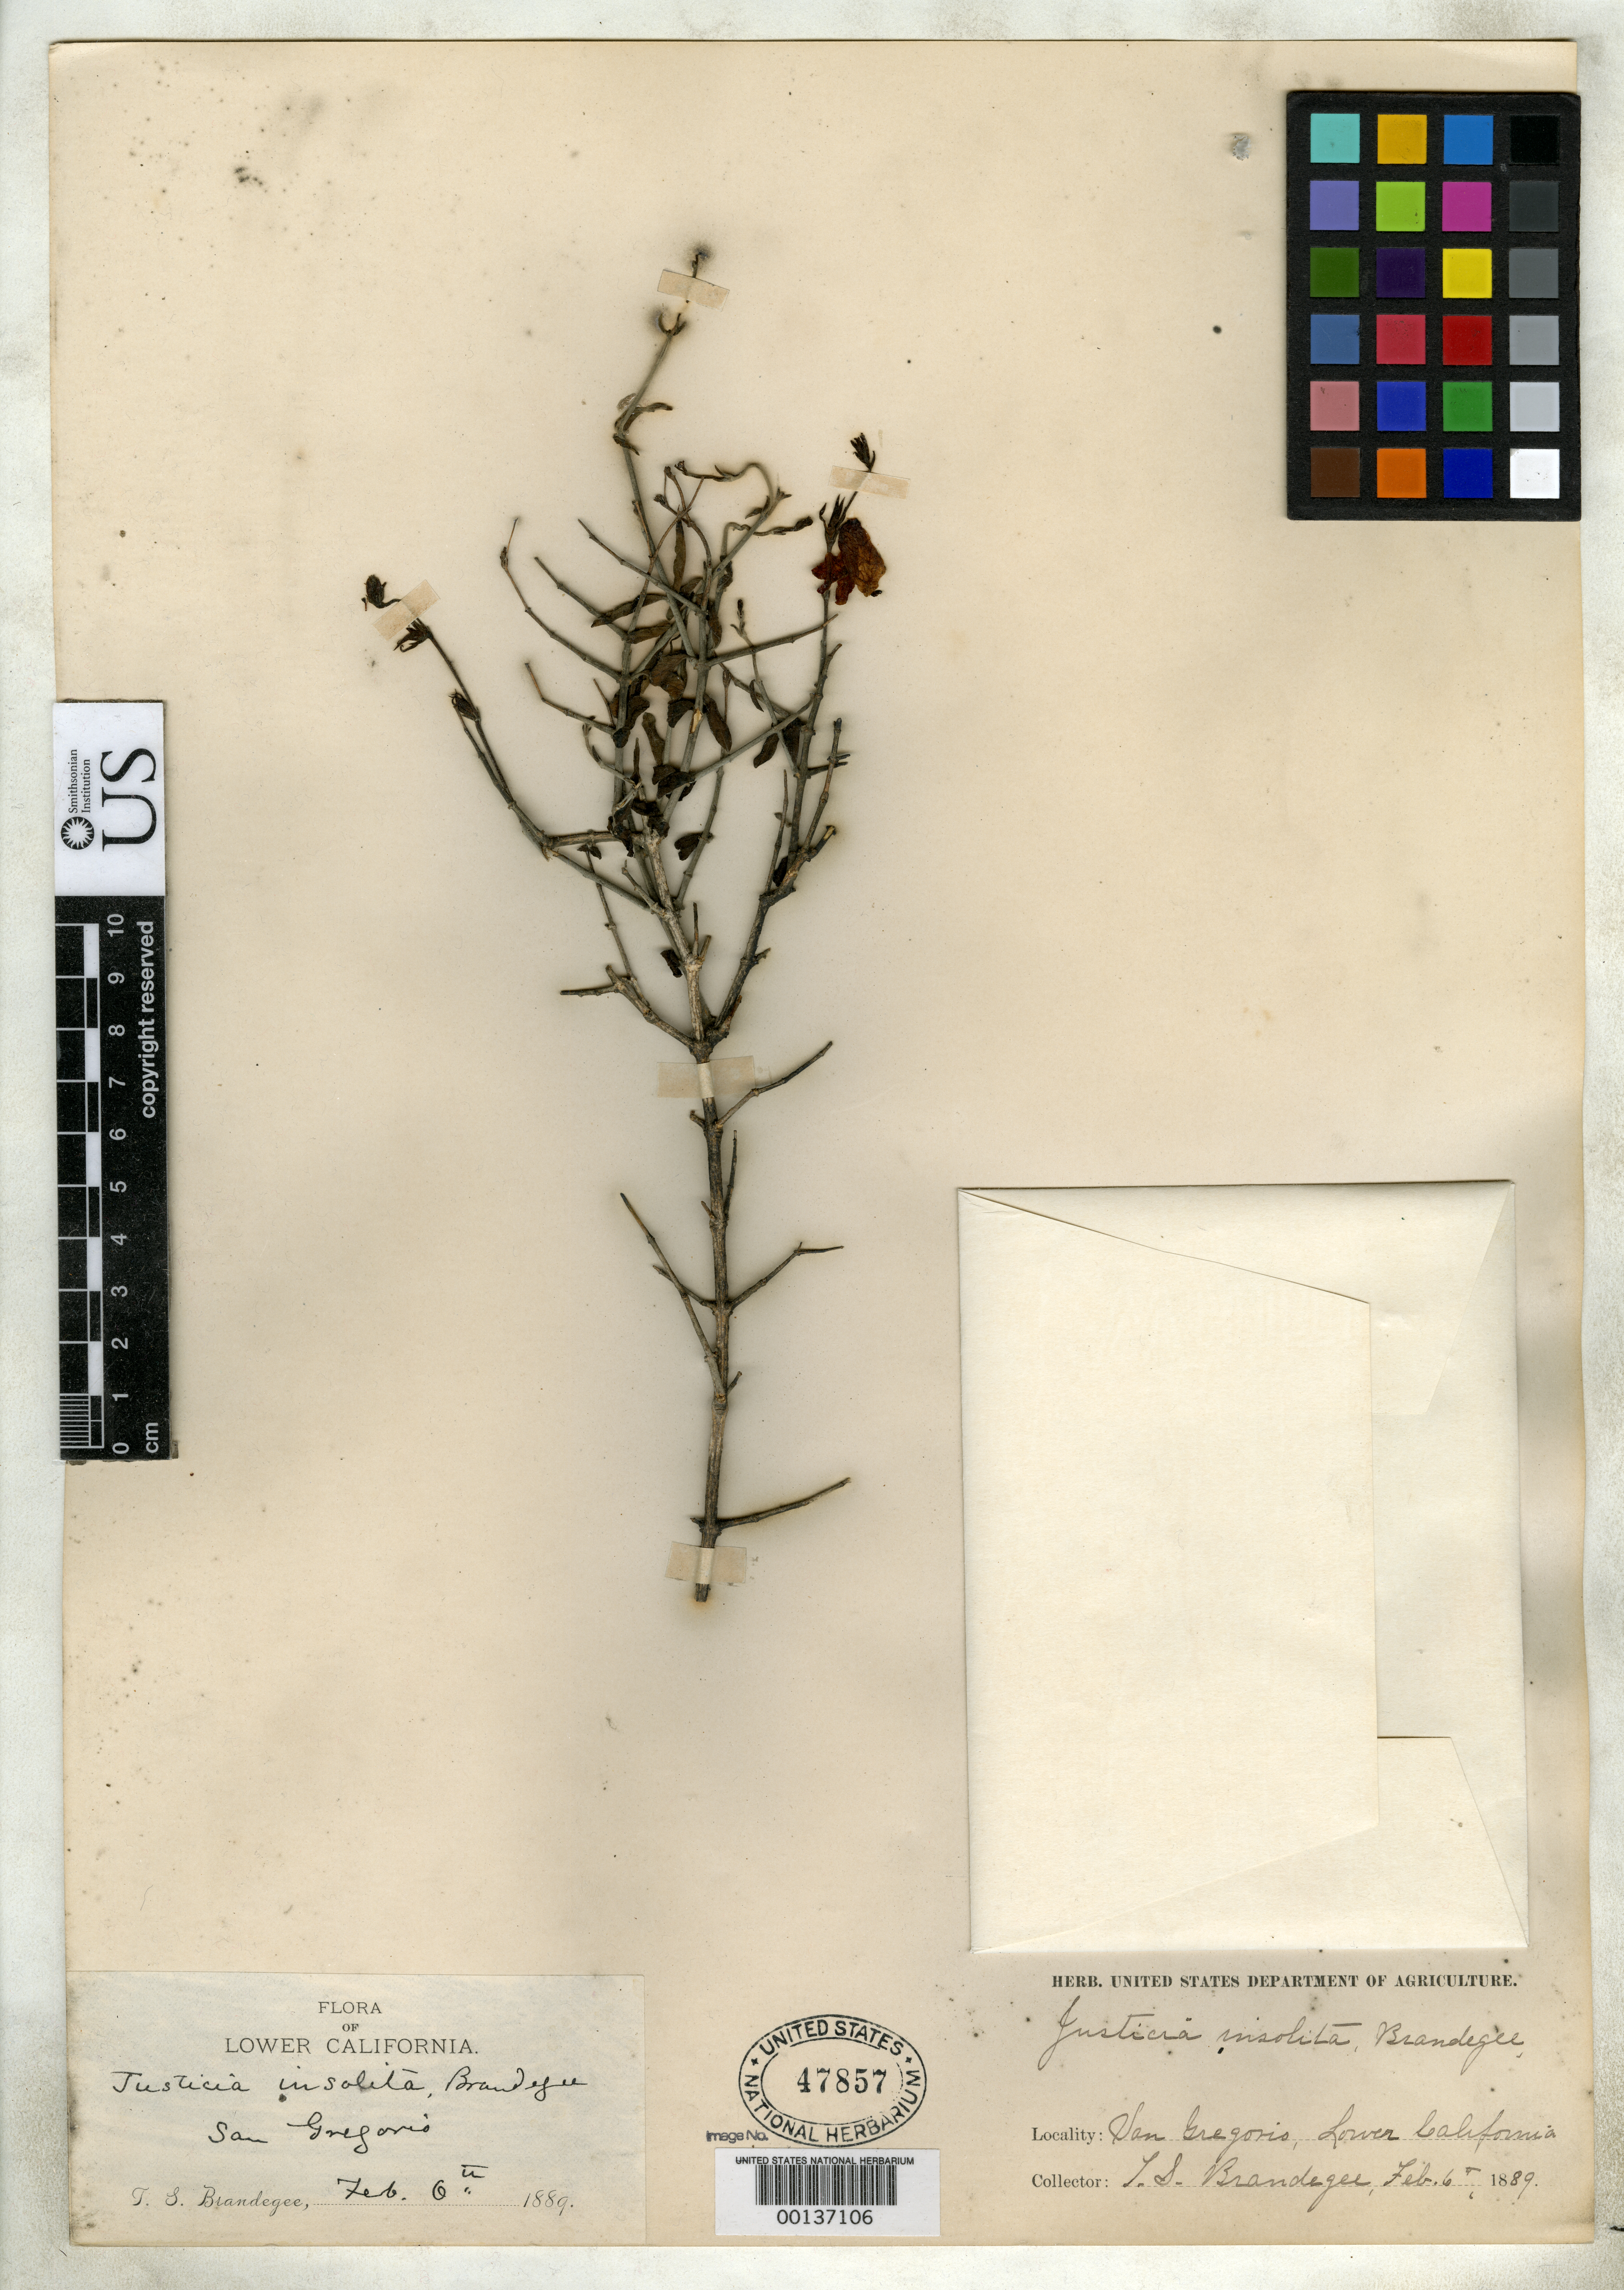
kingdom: Plantae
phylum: Tracheophyta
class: Magnoliopsida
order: Lamiales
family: Acanthaceae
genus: Justicia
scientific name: Justicia insolita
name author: Brandegee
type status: Possible Isotype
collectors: T. S. Brandegee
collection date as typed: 06 Feb 1889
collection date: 1889-02-06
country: Mexico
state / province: Baja California Sur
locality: Sangrego Rio.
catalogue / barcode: US 47857